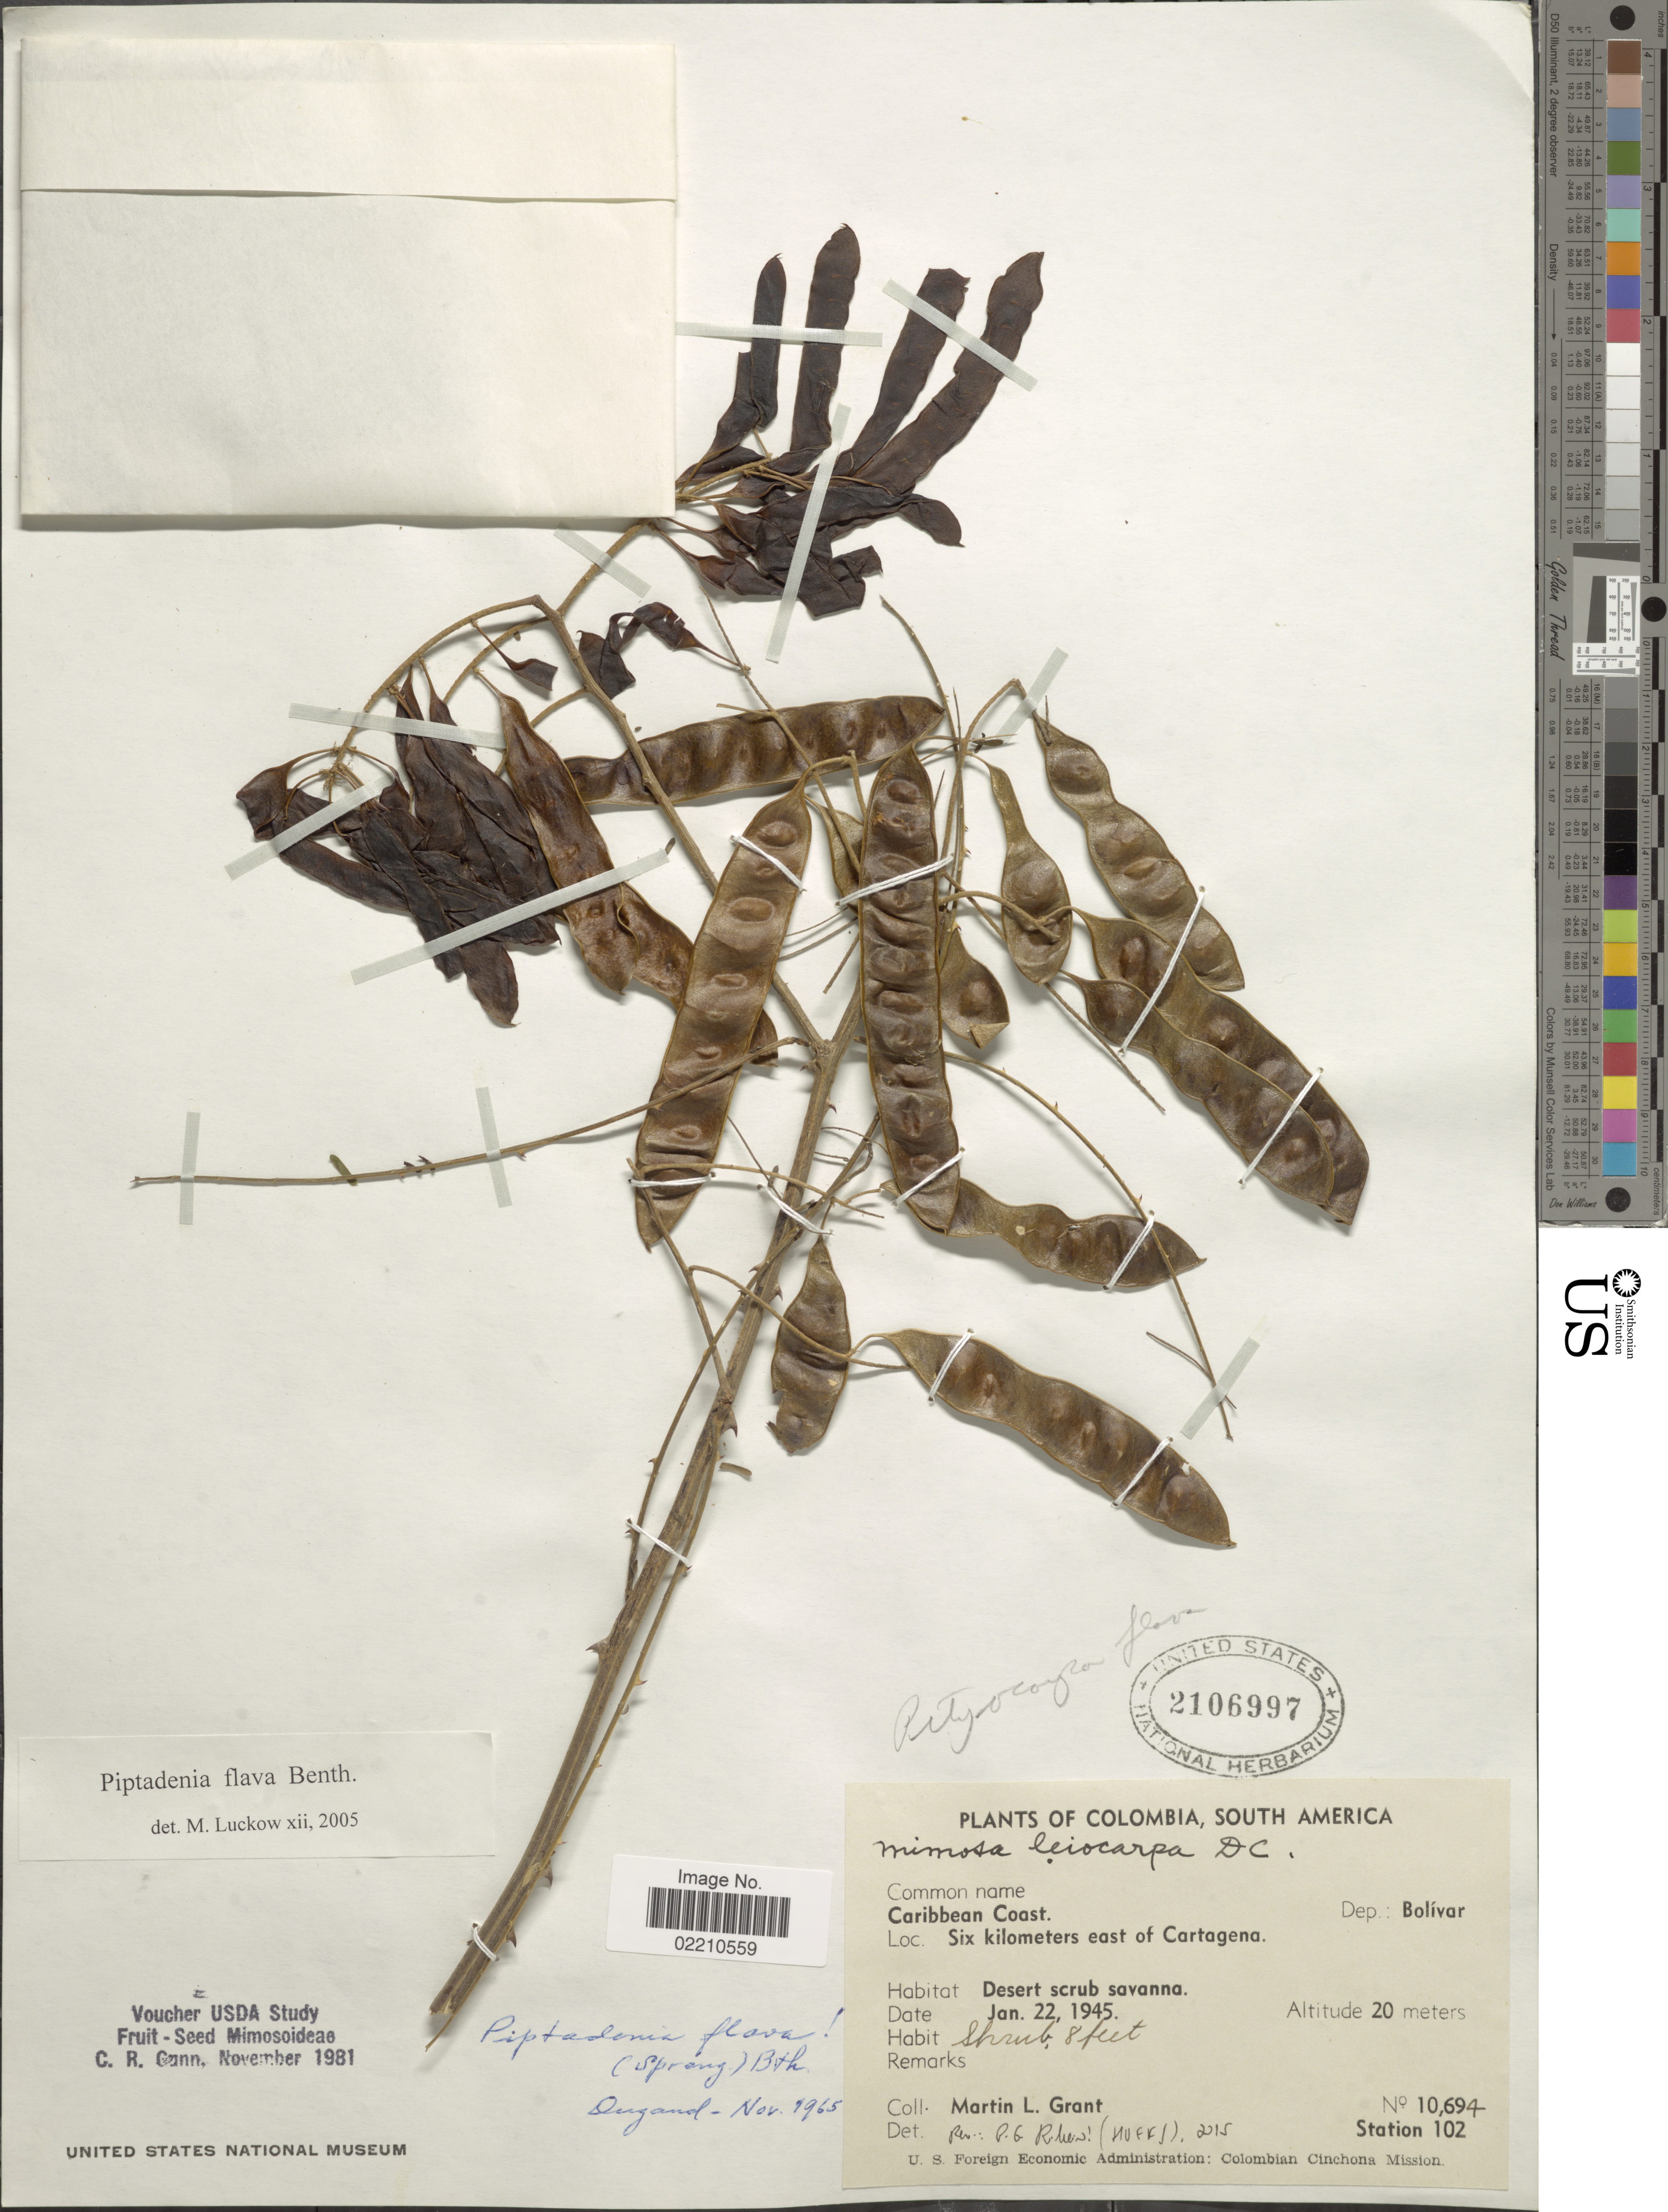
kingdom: Plantae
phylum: Tracheophyta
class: Magnoliopsida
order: Fabales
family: Fabaceae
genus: Piptadenia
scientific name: Piptadenia flava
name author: (DC.) Benth.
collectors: M. L. Grant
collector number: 10694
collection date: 1945-01-22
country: Colombia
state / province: Bolívar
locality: Caribean Coast, Six Kilometers east of Cartagena, Dep. Bolivar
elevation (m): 20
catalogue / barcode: US 2106997